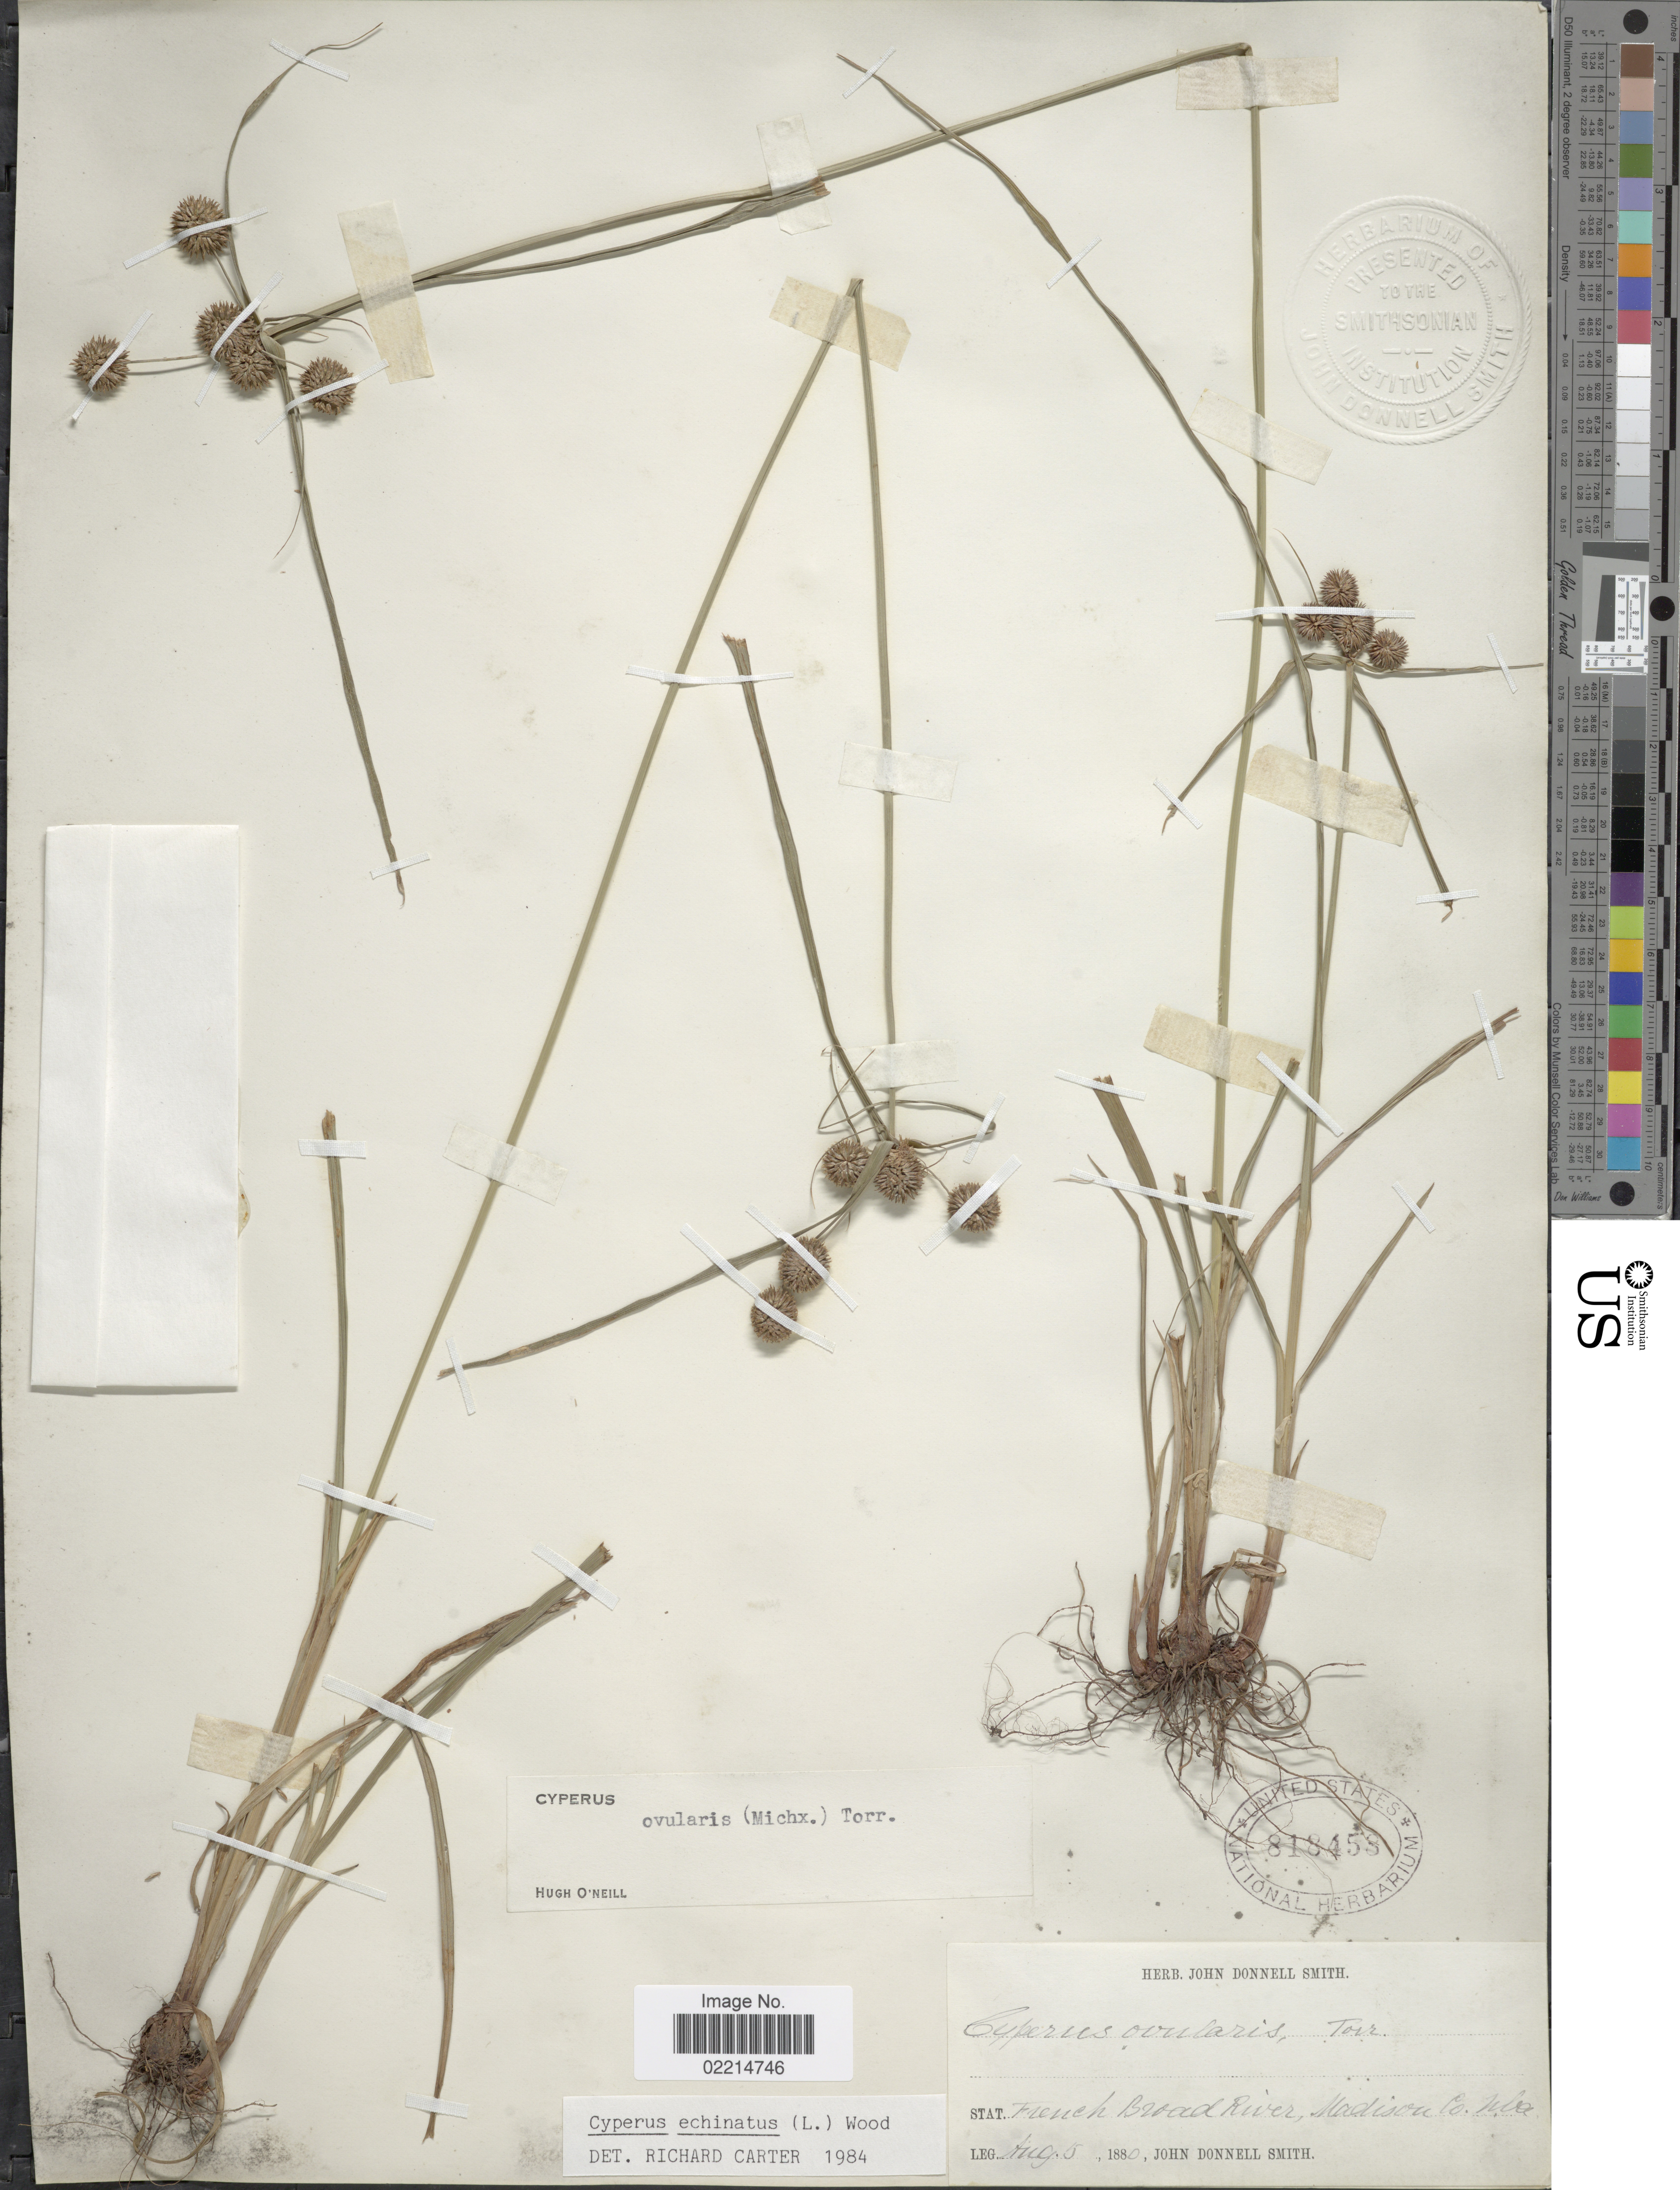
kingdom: Plantae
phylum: Tracheophyta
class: Liliopsida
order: Poales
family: Cyperaceae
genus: Cyperus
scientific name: Cyperus echinatus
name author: (L.) Alph. Wood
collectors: J. Donnell Smith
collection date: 1880-08-08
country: United States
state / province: North Carolina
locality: French Broad River, Madison Co. N. Ca.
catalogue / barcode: US 818458